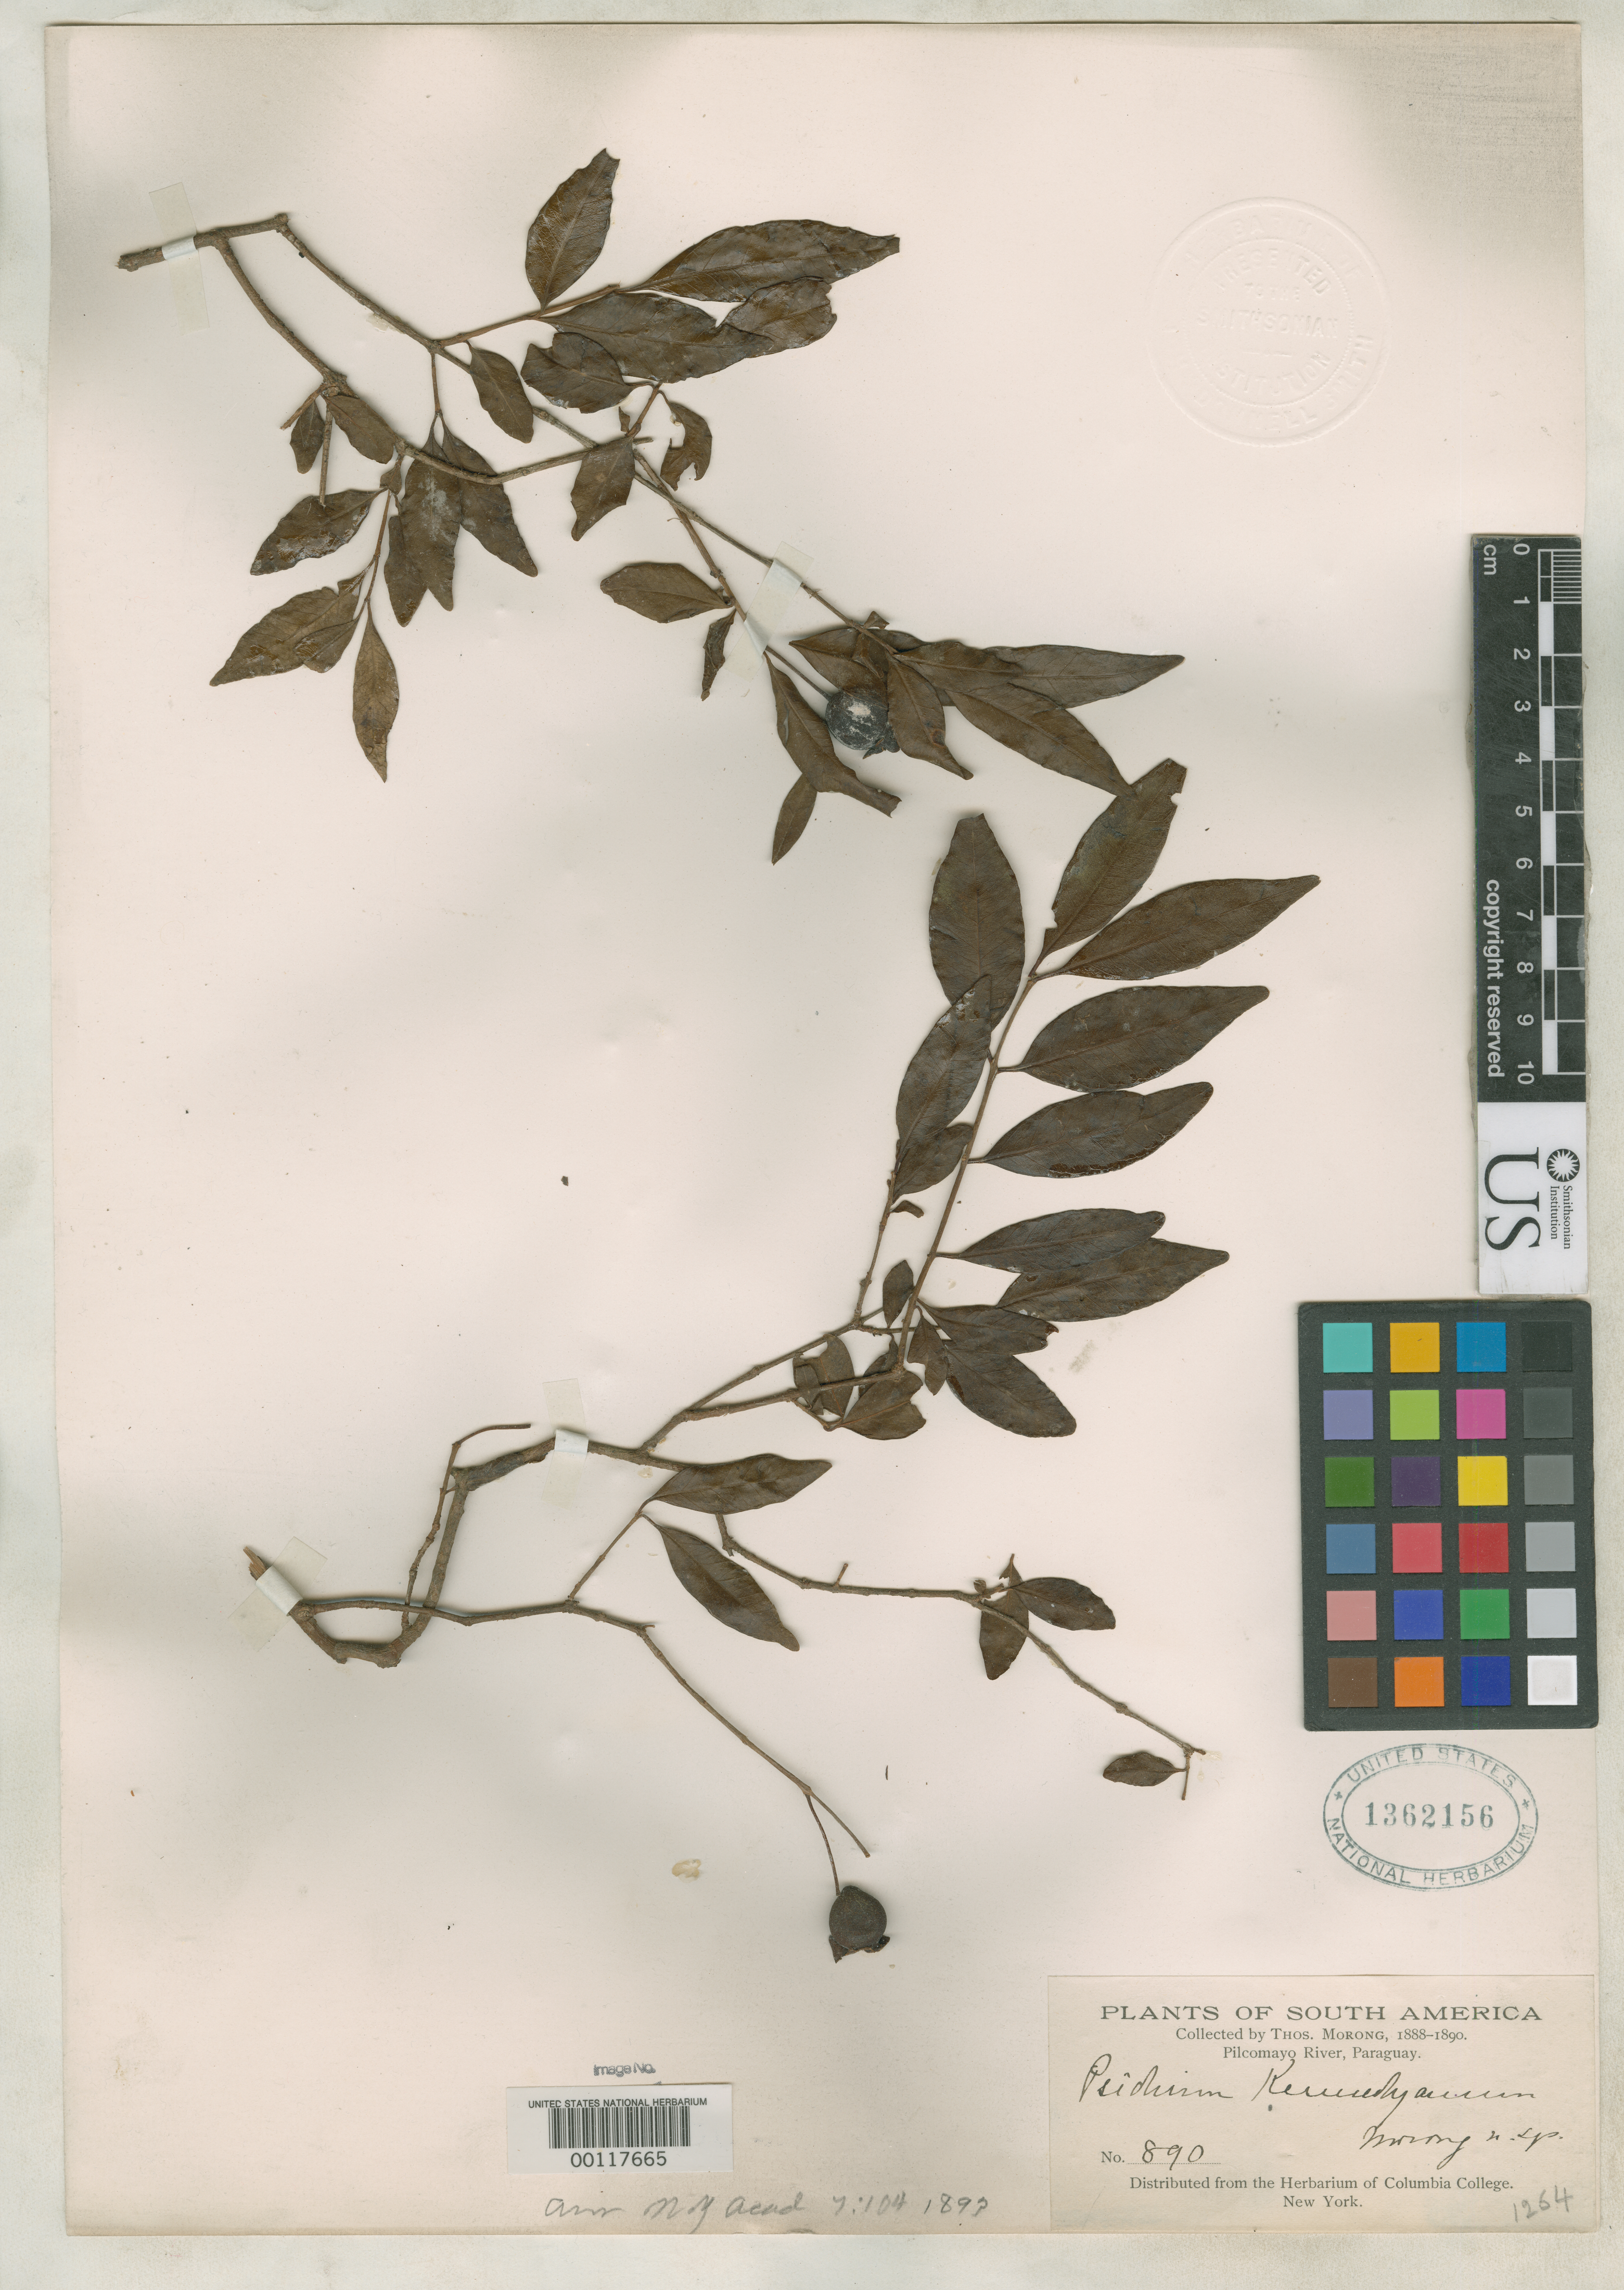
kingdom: Plantae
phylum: Tracheophyta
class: Magnoliopsida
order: Myrtales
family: Myrtaceae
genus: Psidium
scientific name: Psidium kennedyanum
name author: Morong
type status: Isotype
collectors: T. Morong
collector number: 890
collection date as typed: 1888 to -- --- 1890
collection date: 1888/1890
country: Paraguay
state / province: Boquerón / Presidente Hayes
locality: Pilcomayo River.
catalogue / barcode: US 1362156